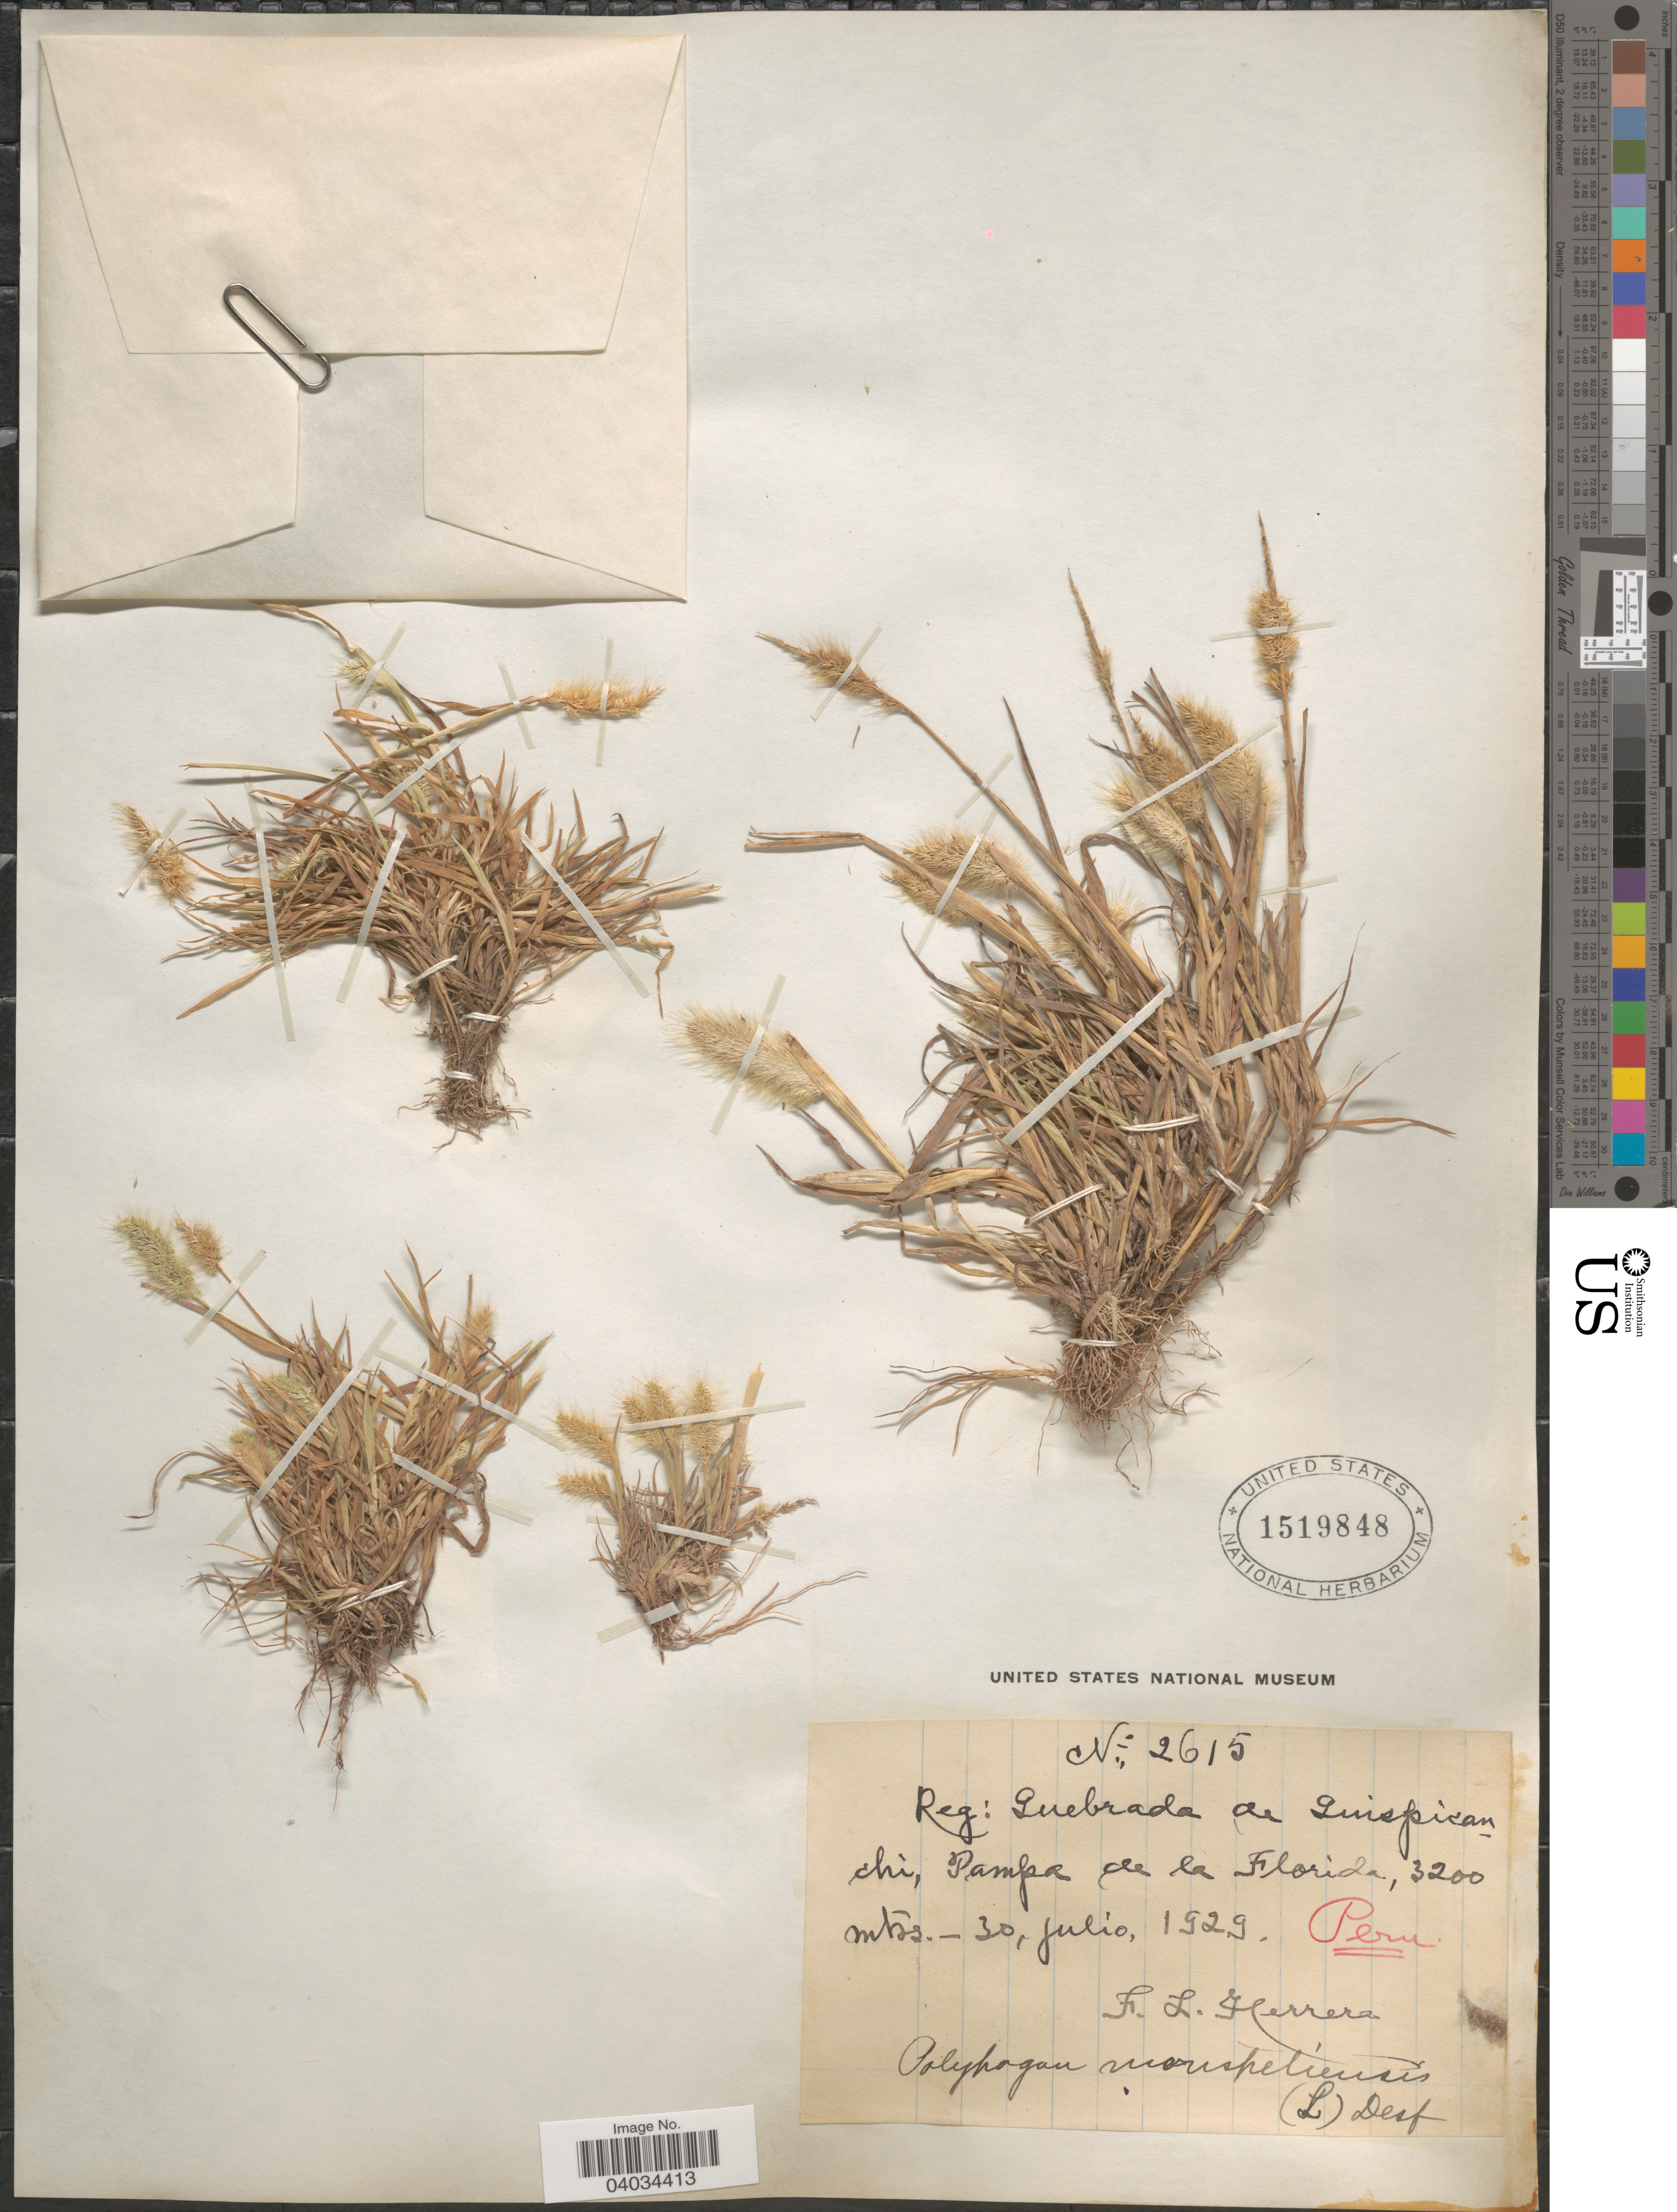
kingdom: Plantae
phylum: Tracheophyta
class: Liliopsida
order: Poales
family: Poaceae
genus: Polypogon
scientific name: Polypogon monspeliensis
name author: (L.) Desf.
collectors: F. L. Herrera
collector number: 2615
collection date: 1929-07-30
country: Peru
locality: Reg: quebrada de quispicanchi, Pampa de la Florida.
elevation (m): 3200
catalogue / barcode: US 1519848